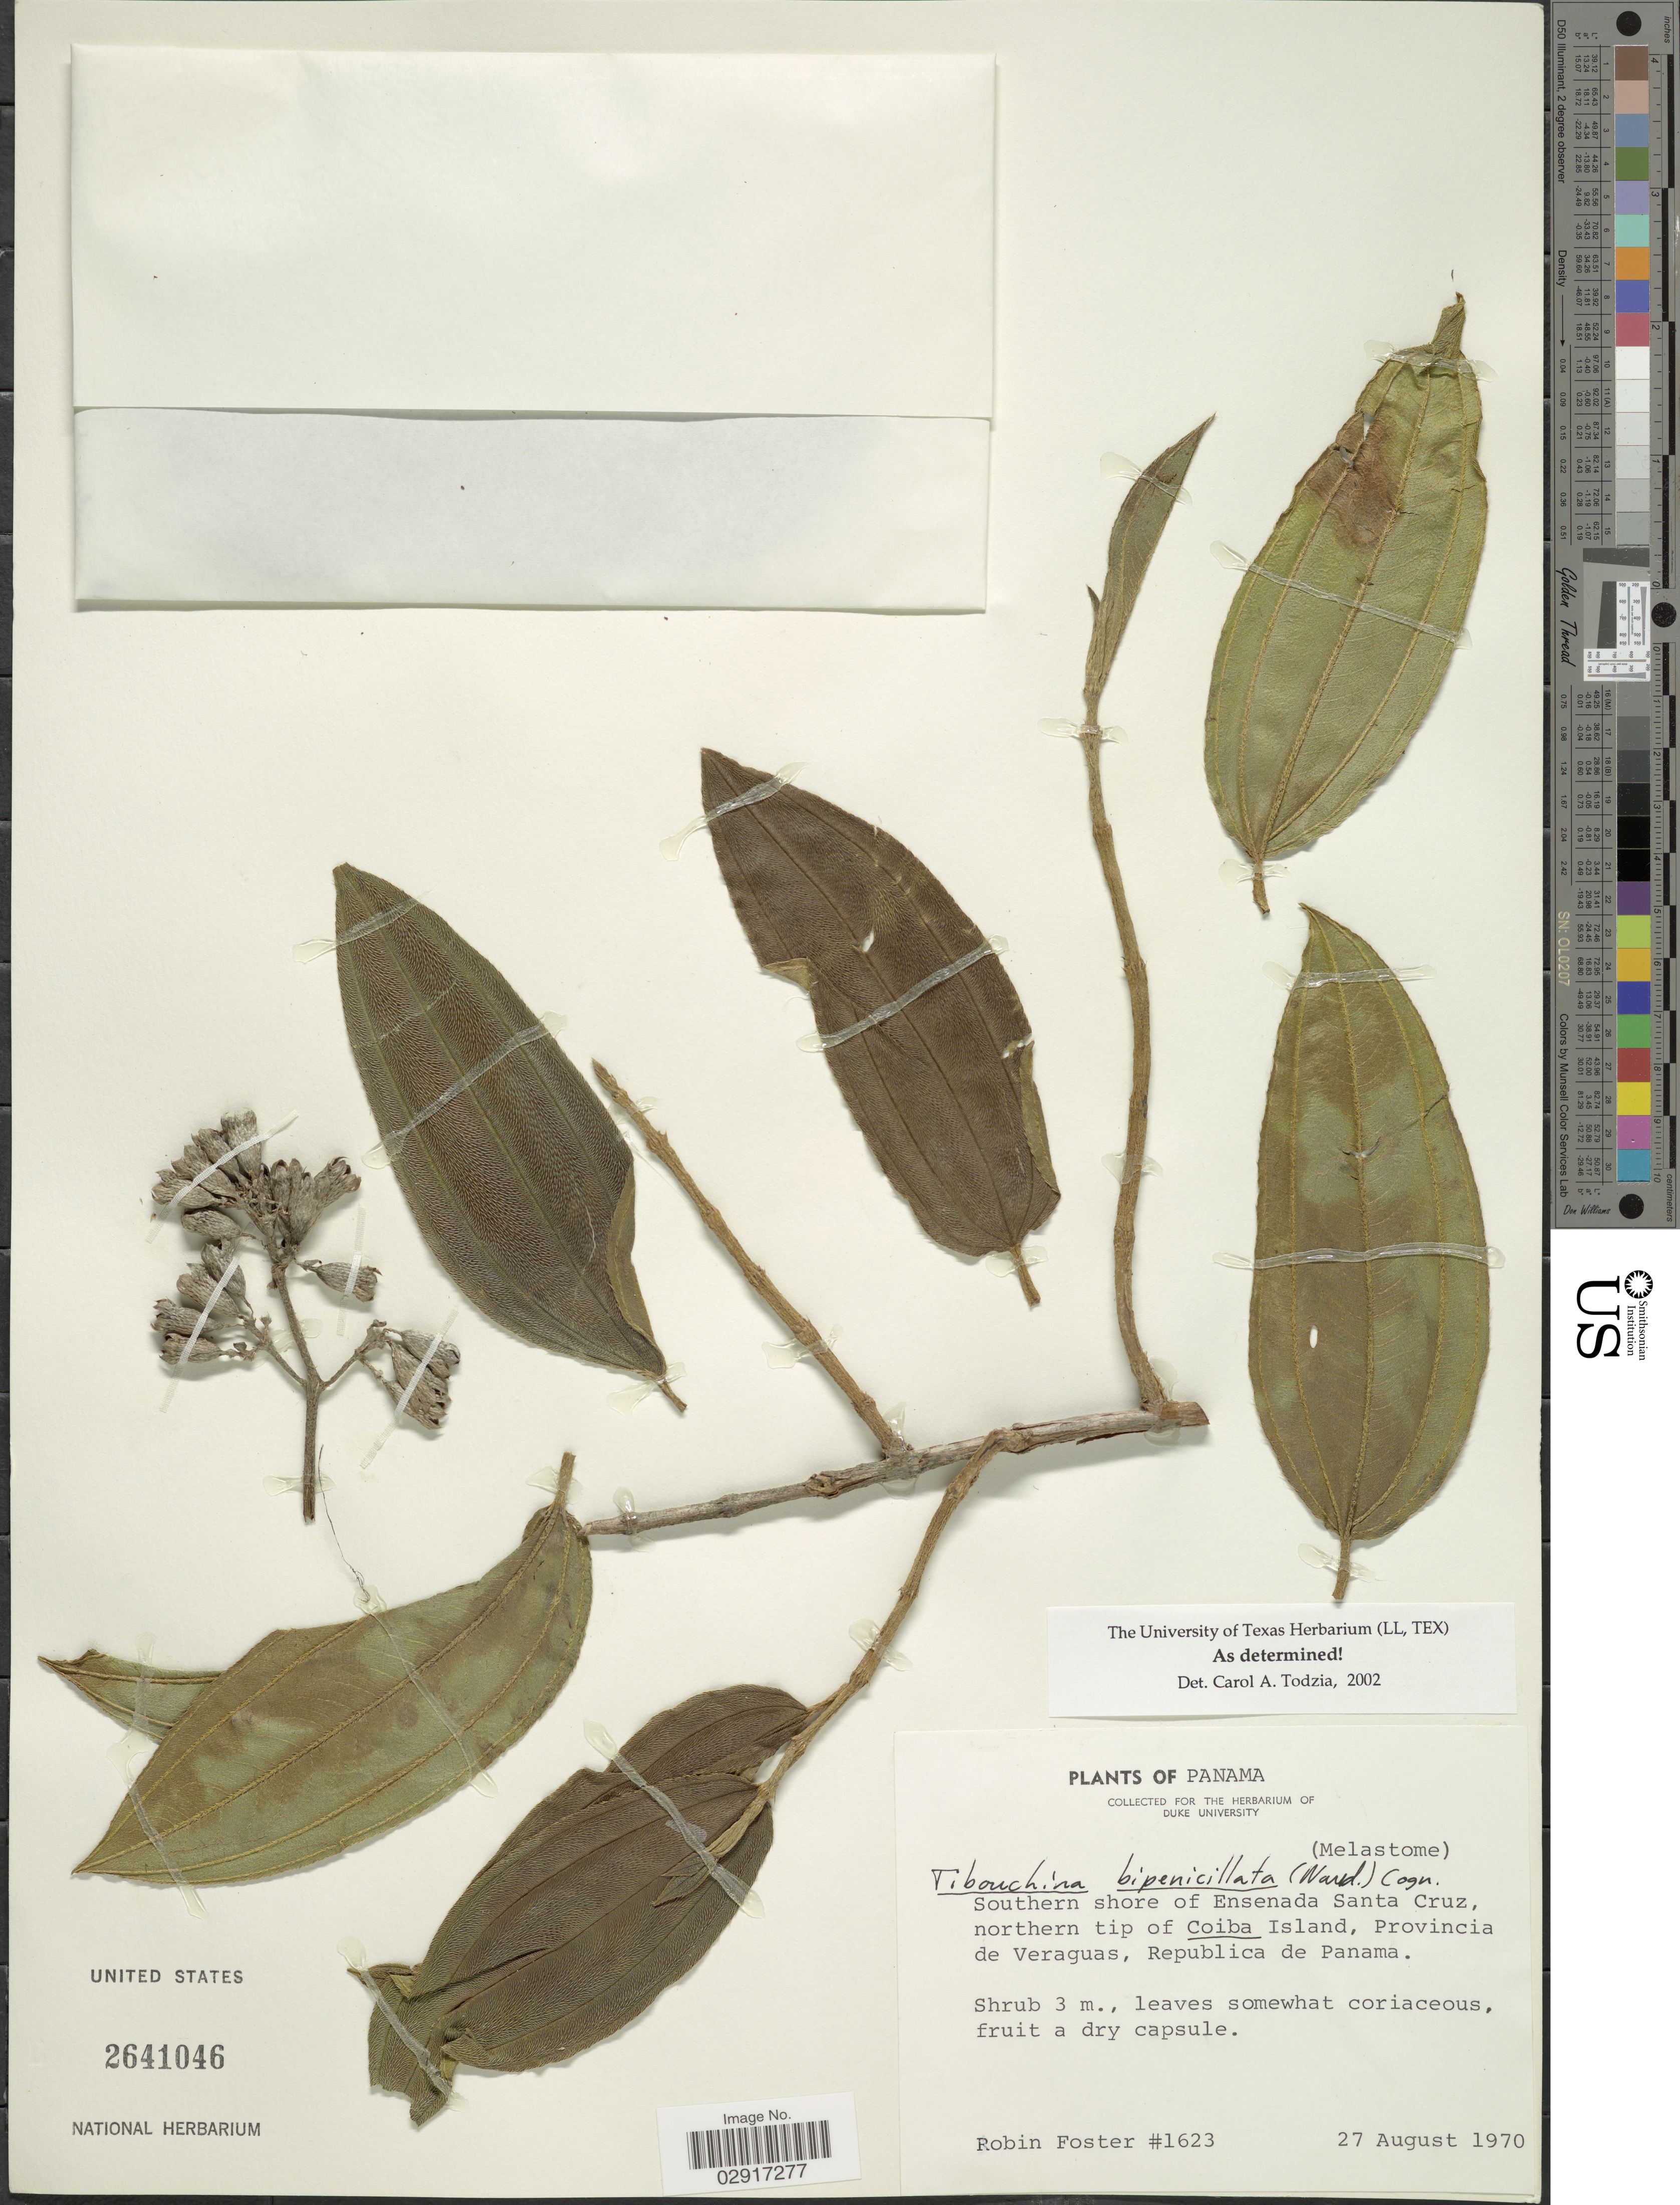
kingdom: Plantae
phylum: Tracheophyta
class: Magnoliopsida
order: Myrtales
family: Melastomataceae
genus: Tibouchina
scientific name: Tibouchina bipenicillata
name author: (Naudin) Cogn.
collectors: R. B. Foster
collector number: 1623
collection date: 1970-08-27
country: Panama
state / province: Veraguas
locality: Southern shore of Ensenada Santa Cruz, northern tip of Coiba Island, Provincia de Veraguas.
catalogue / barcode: US 2641046